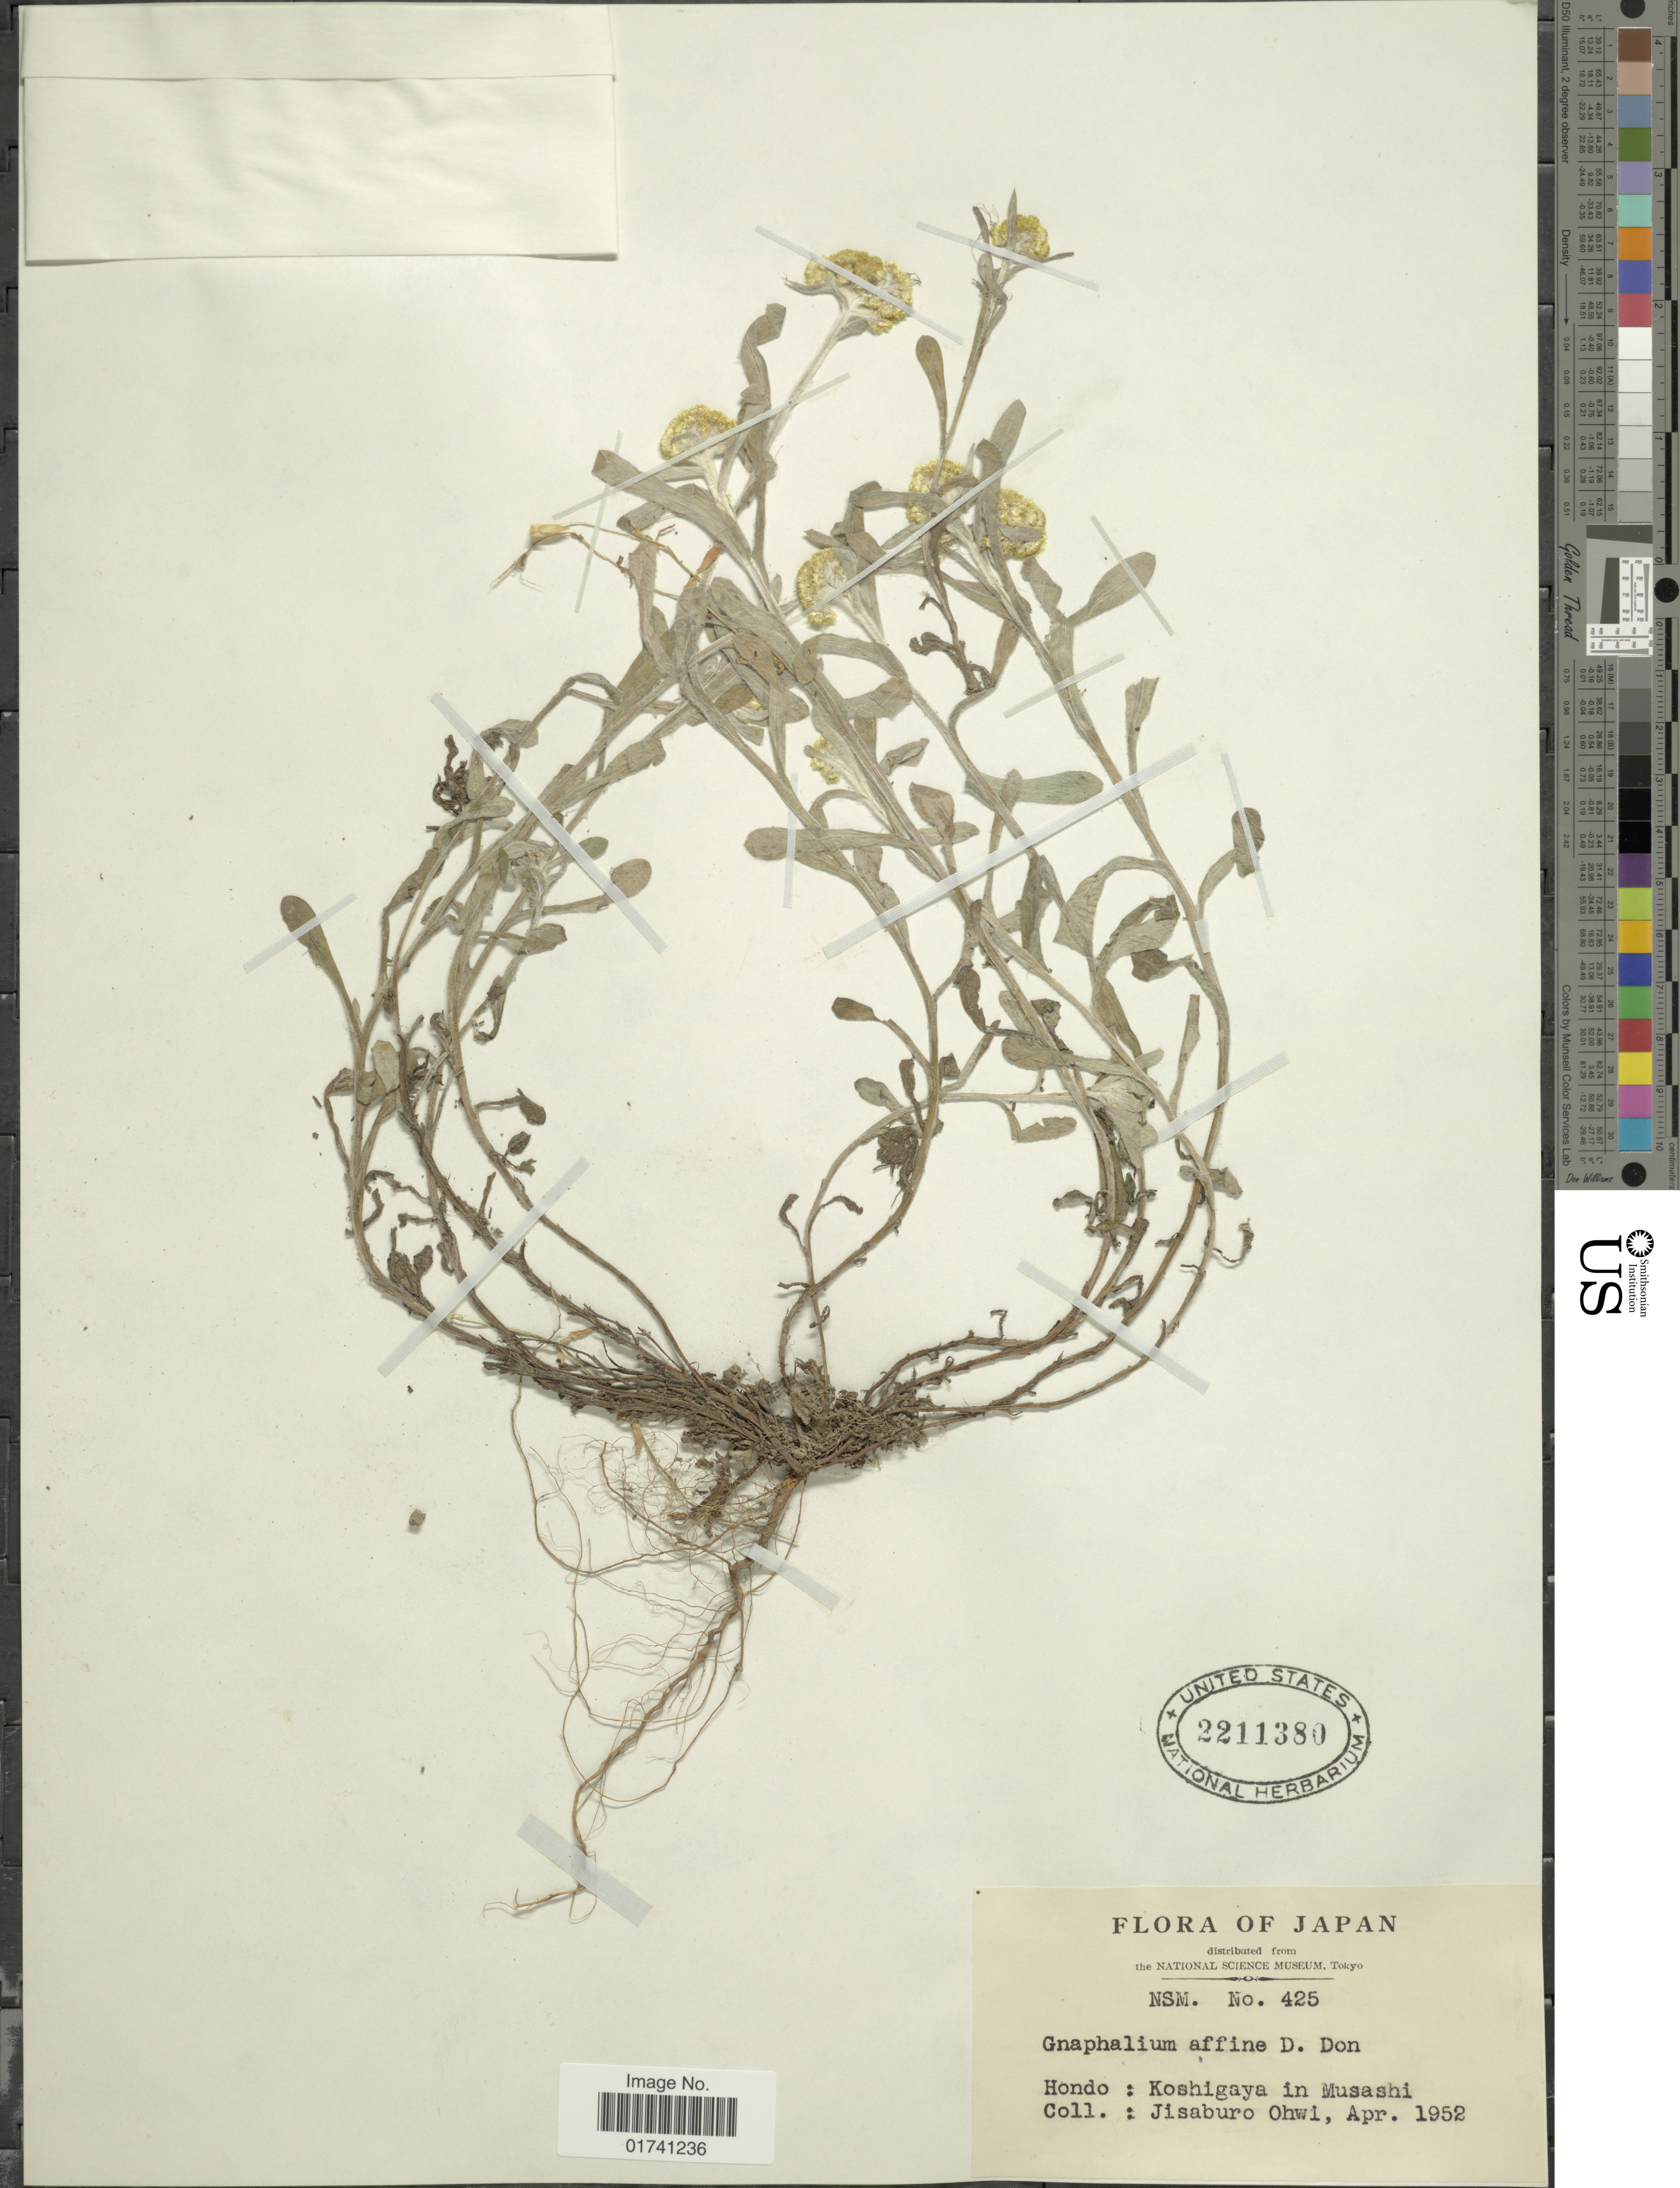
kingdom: Plantae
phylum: Tracheophyta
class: Magnoliopsida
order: Asterales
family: Asteraceae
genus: Laphangium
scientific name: Laphangium affine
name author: (D. Don) Tzvelev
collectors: J. Ohwi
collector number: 425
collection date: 1952-04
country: Japan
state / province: Saitama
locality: Koshigaya in Musashi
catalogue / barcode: US 2211380